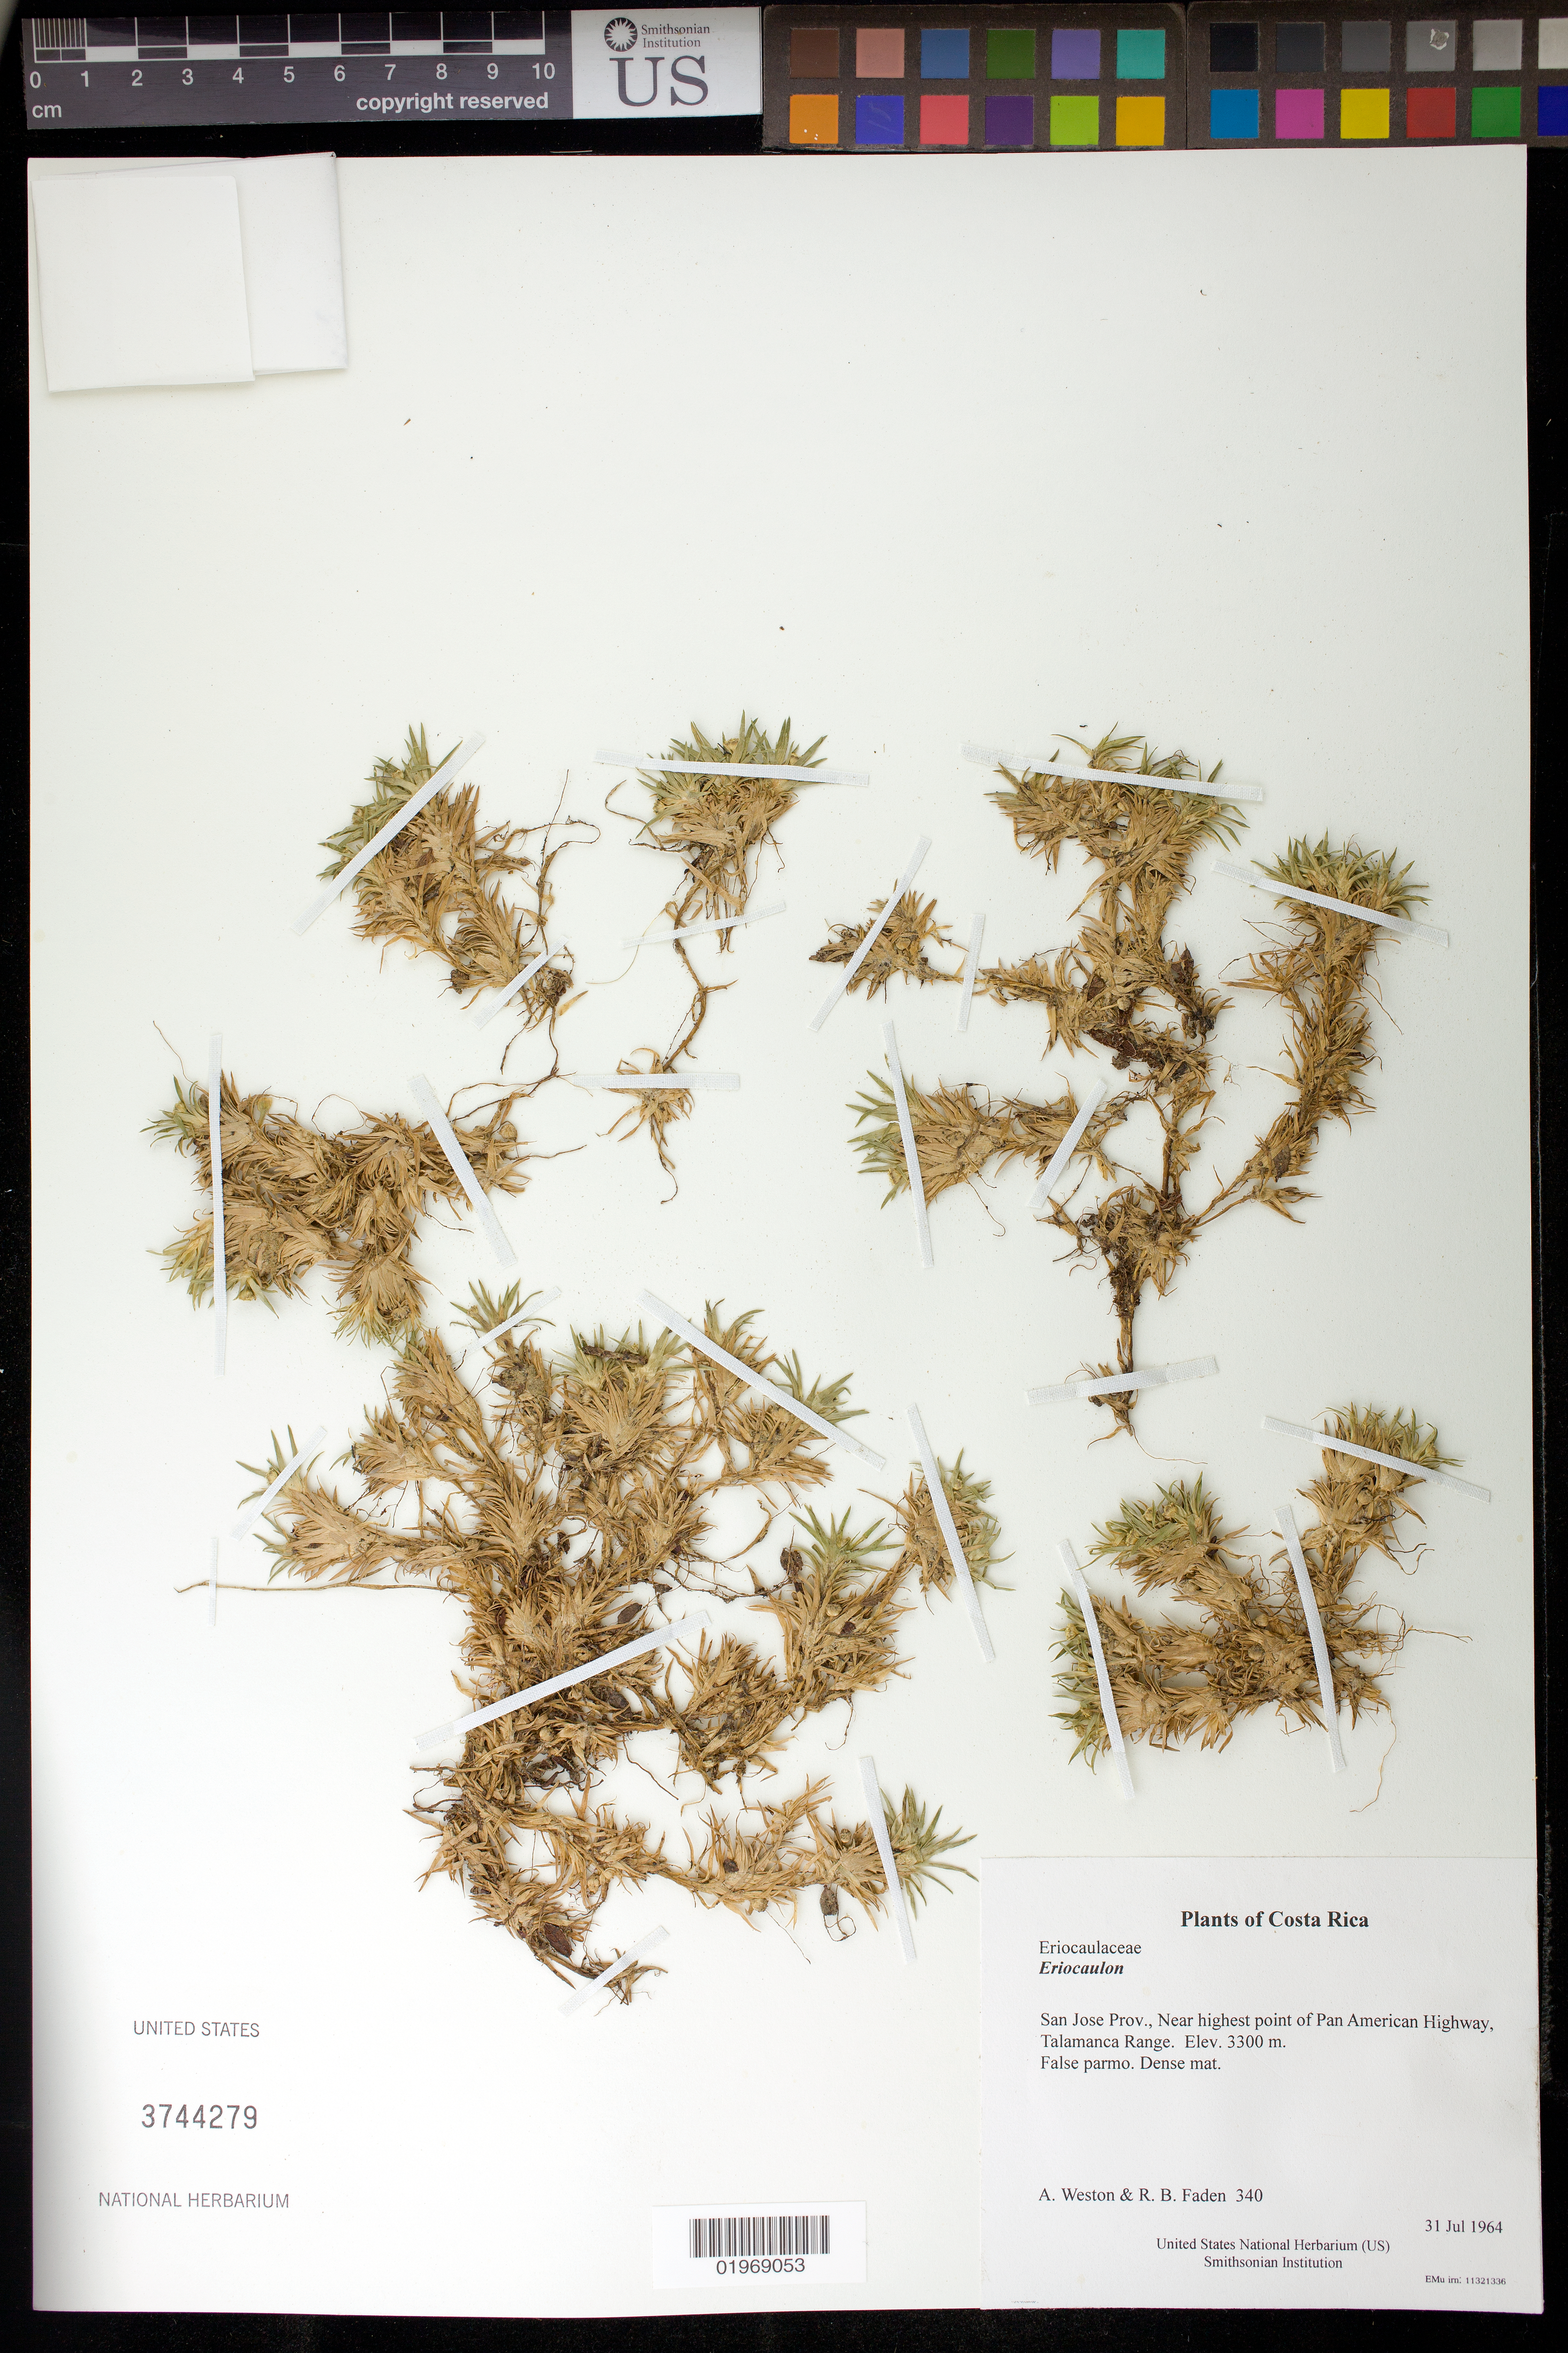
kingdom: Plantae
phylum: Tracheophyta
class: Liliopsida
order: Poales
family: Eriocaulaceae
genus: Eriocaulon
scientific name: Eriocaulon sp.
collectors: A. Weston & R. B. Faden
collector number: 340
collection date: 1964-07-31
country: Costa Rica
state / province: San Jose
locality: Near highest point of Pan American Highway, Talamanca Range. False Parmo.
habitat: Dense mat.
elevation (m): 3300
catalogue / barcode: US 3744279